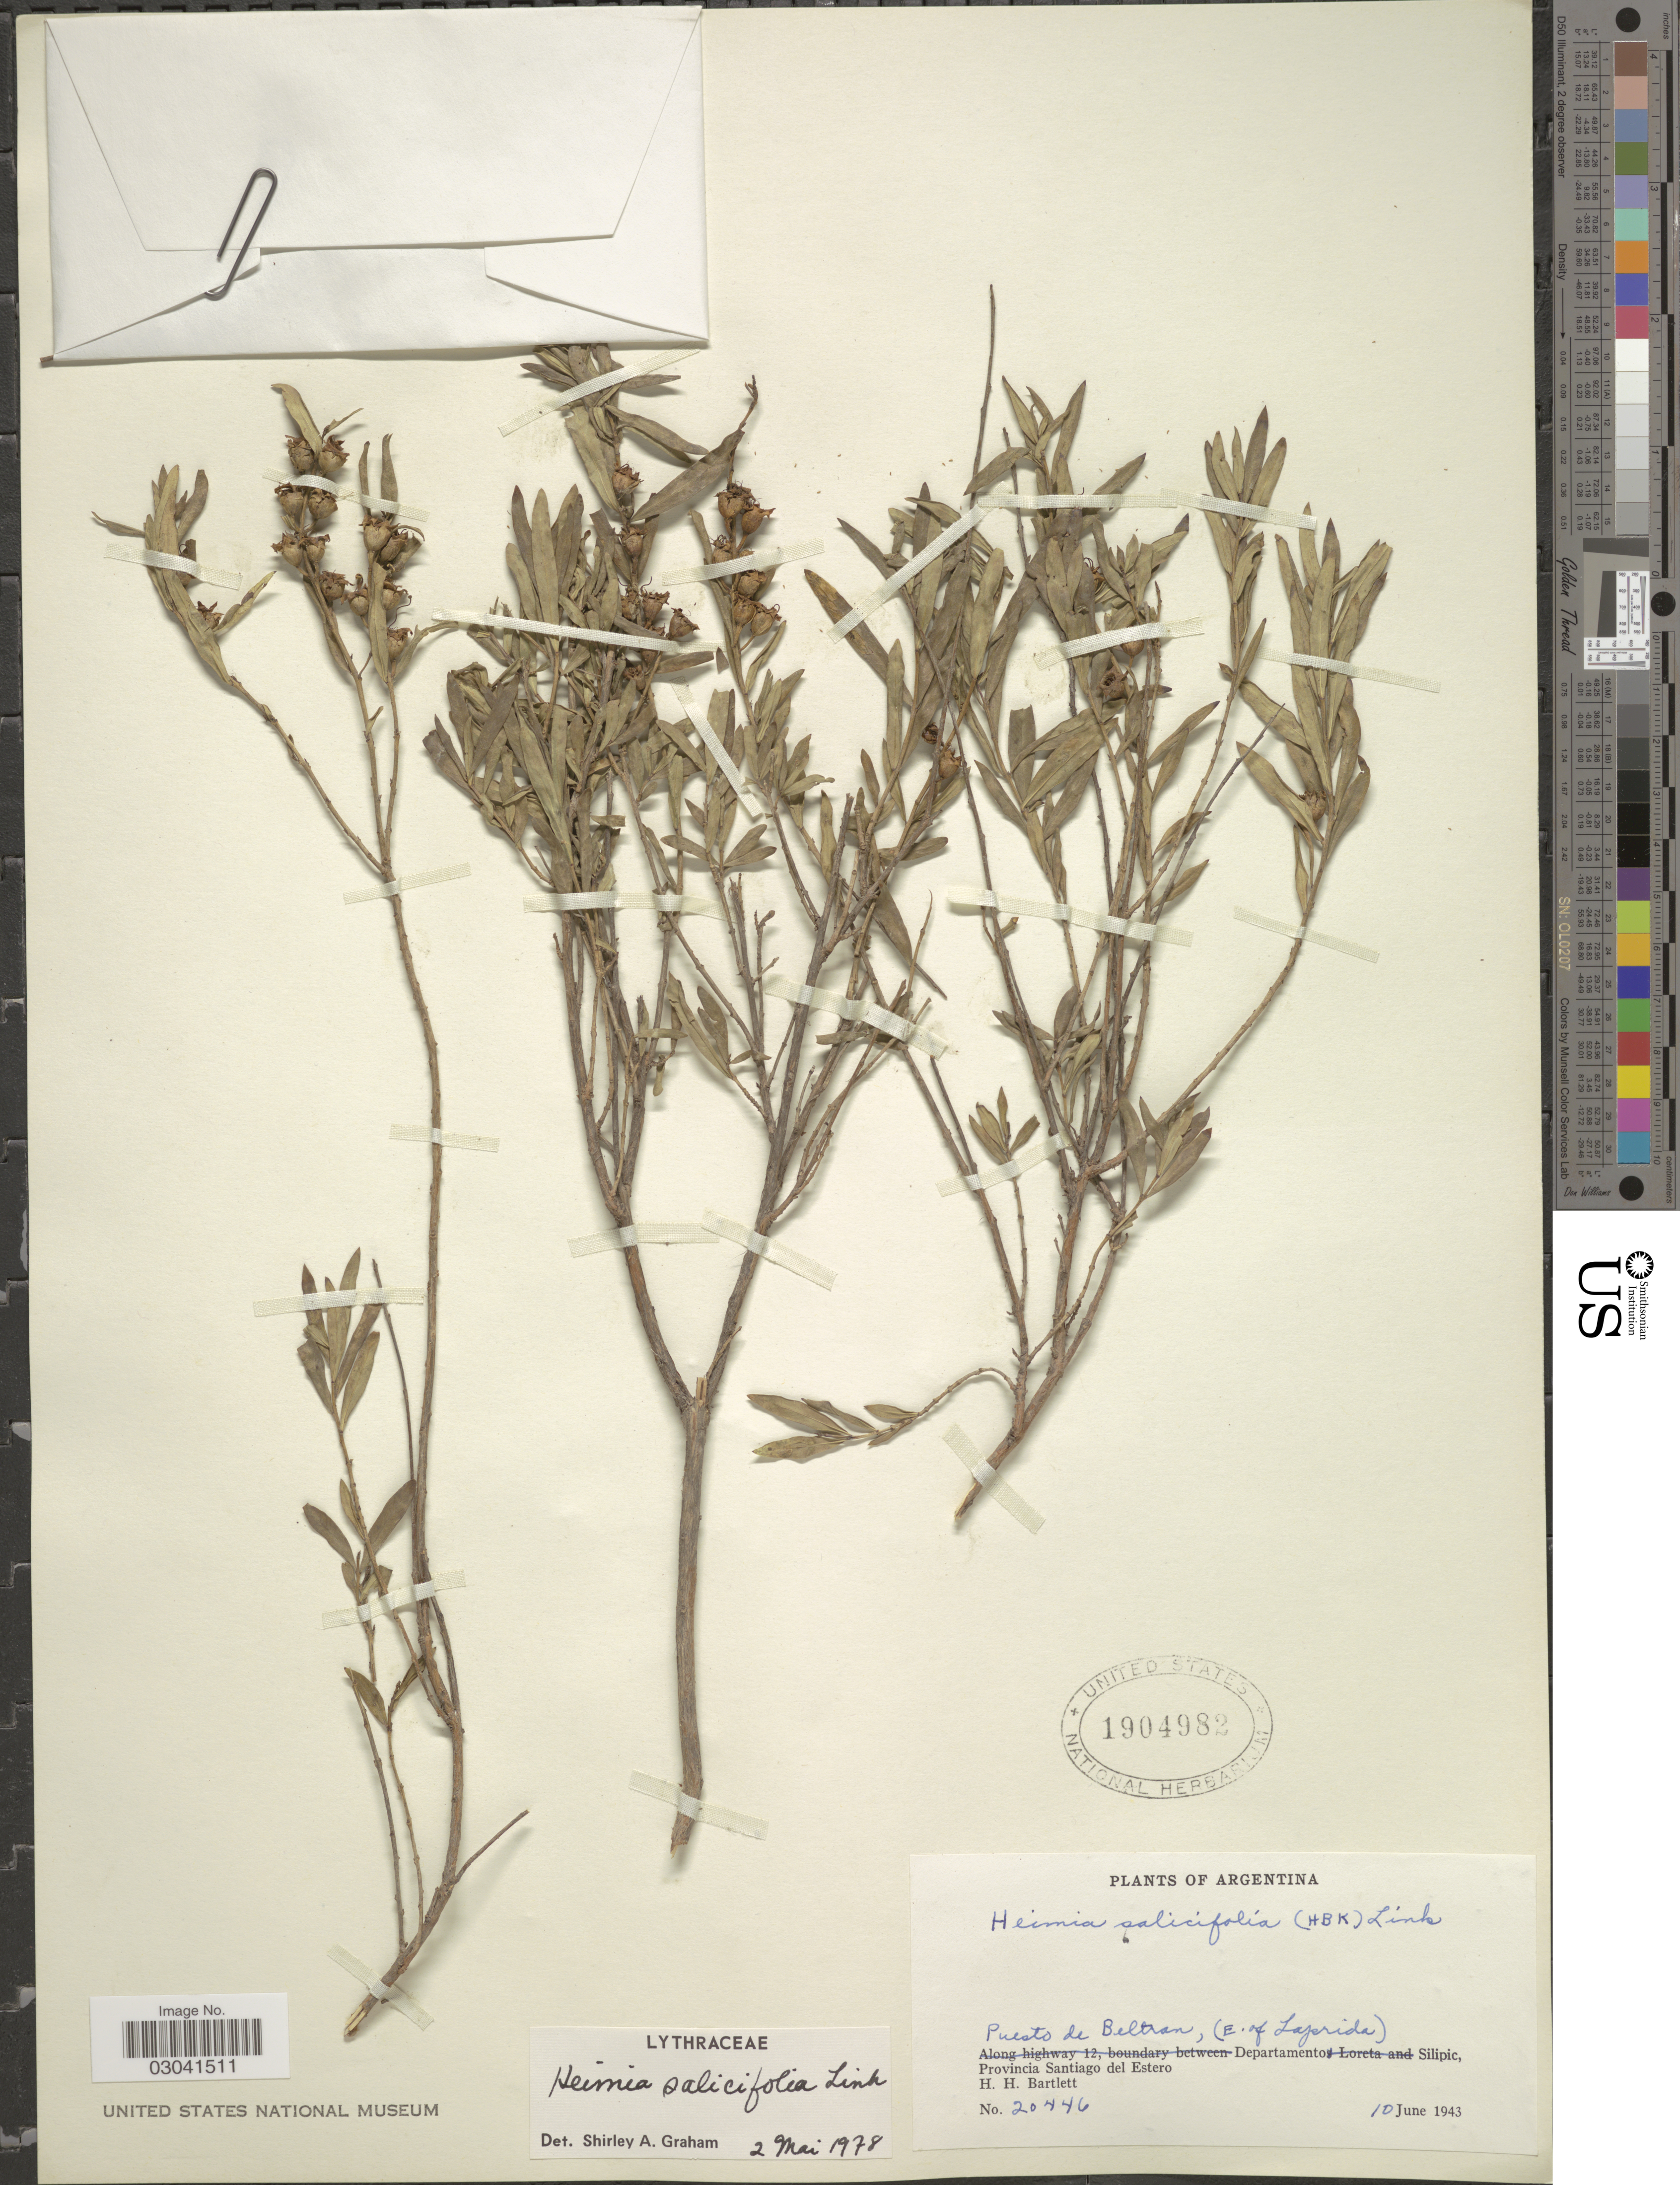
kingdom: Plantae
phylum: Tracheophyta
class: Magnoliopsida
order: Myrtales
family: Lythraceae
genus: Heimia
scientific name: Heimia salicifolia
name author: Link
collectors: H. H. Bartlett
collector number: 20446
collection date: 1943-06-10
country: Argentina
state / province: Santiago del Estero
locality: Puesto de Beltran, (E. of Lajerida). Departamento Silipic.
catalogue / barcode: US 1904982